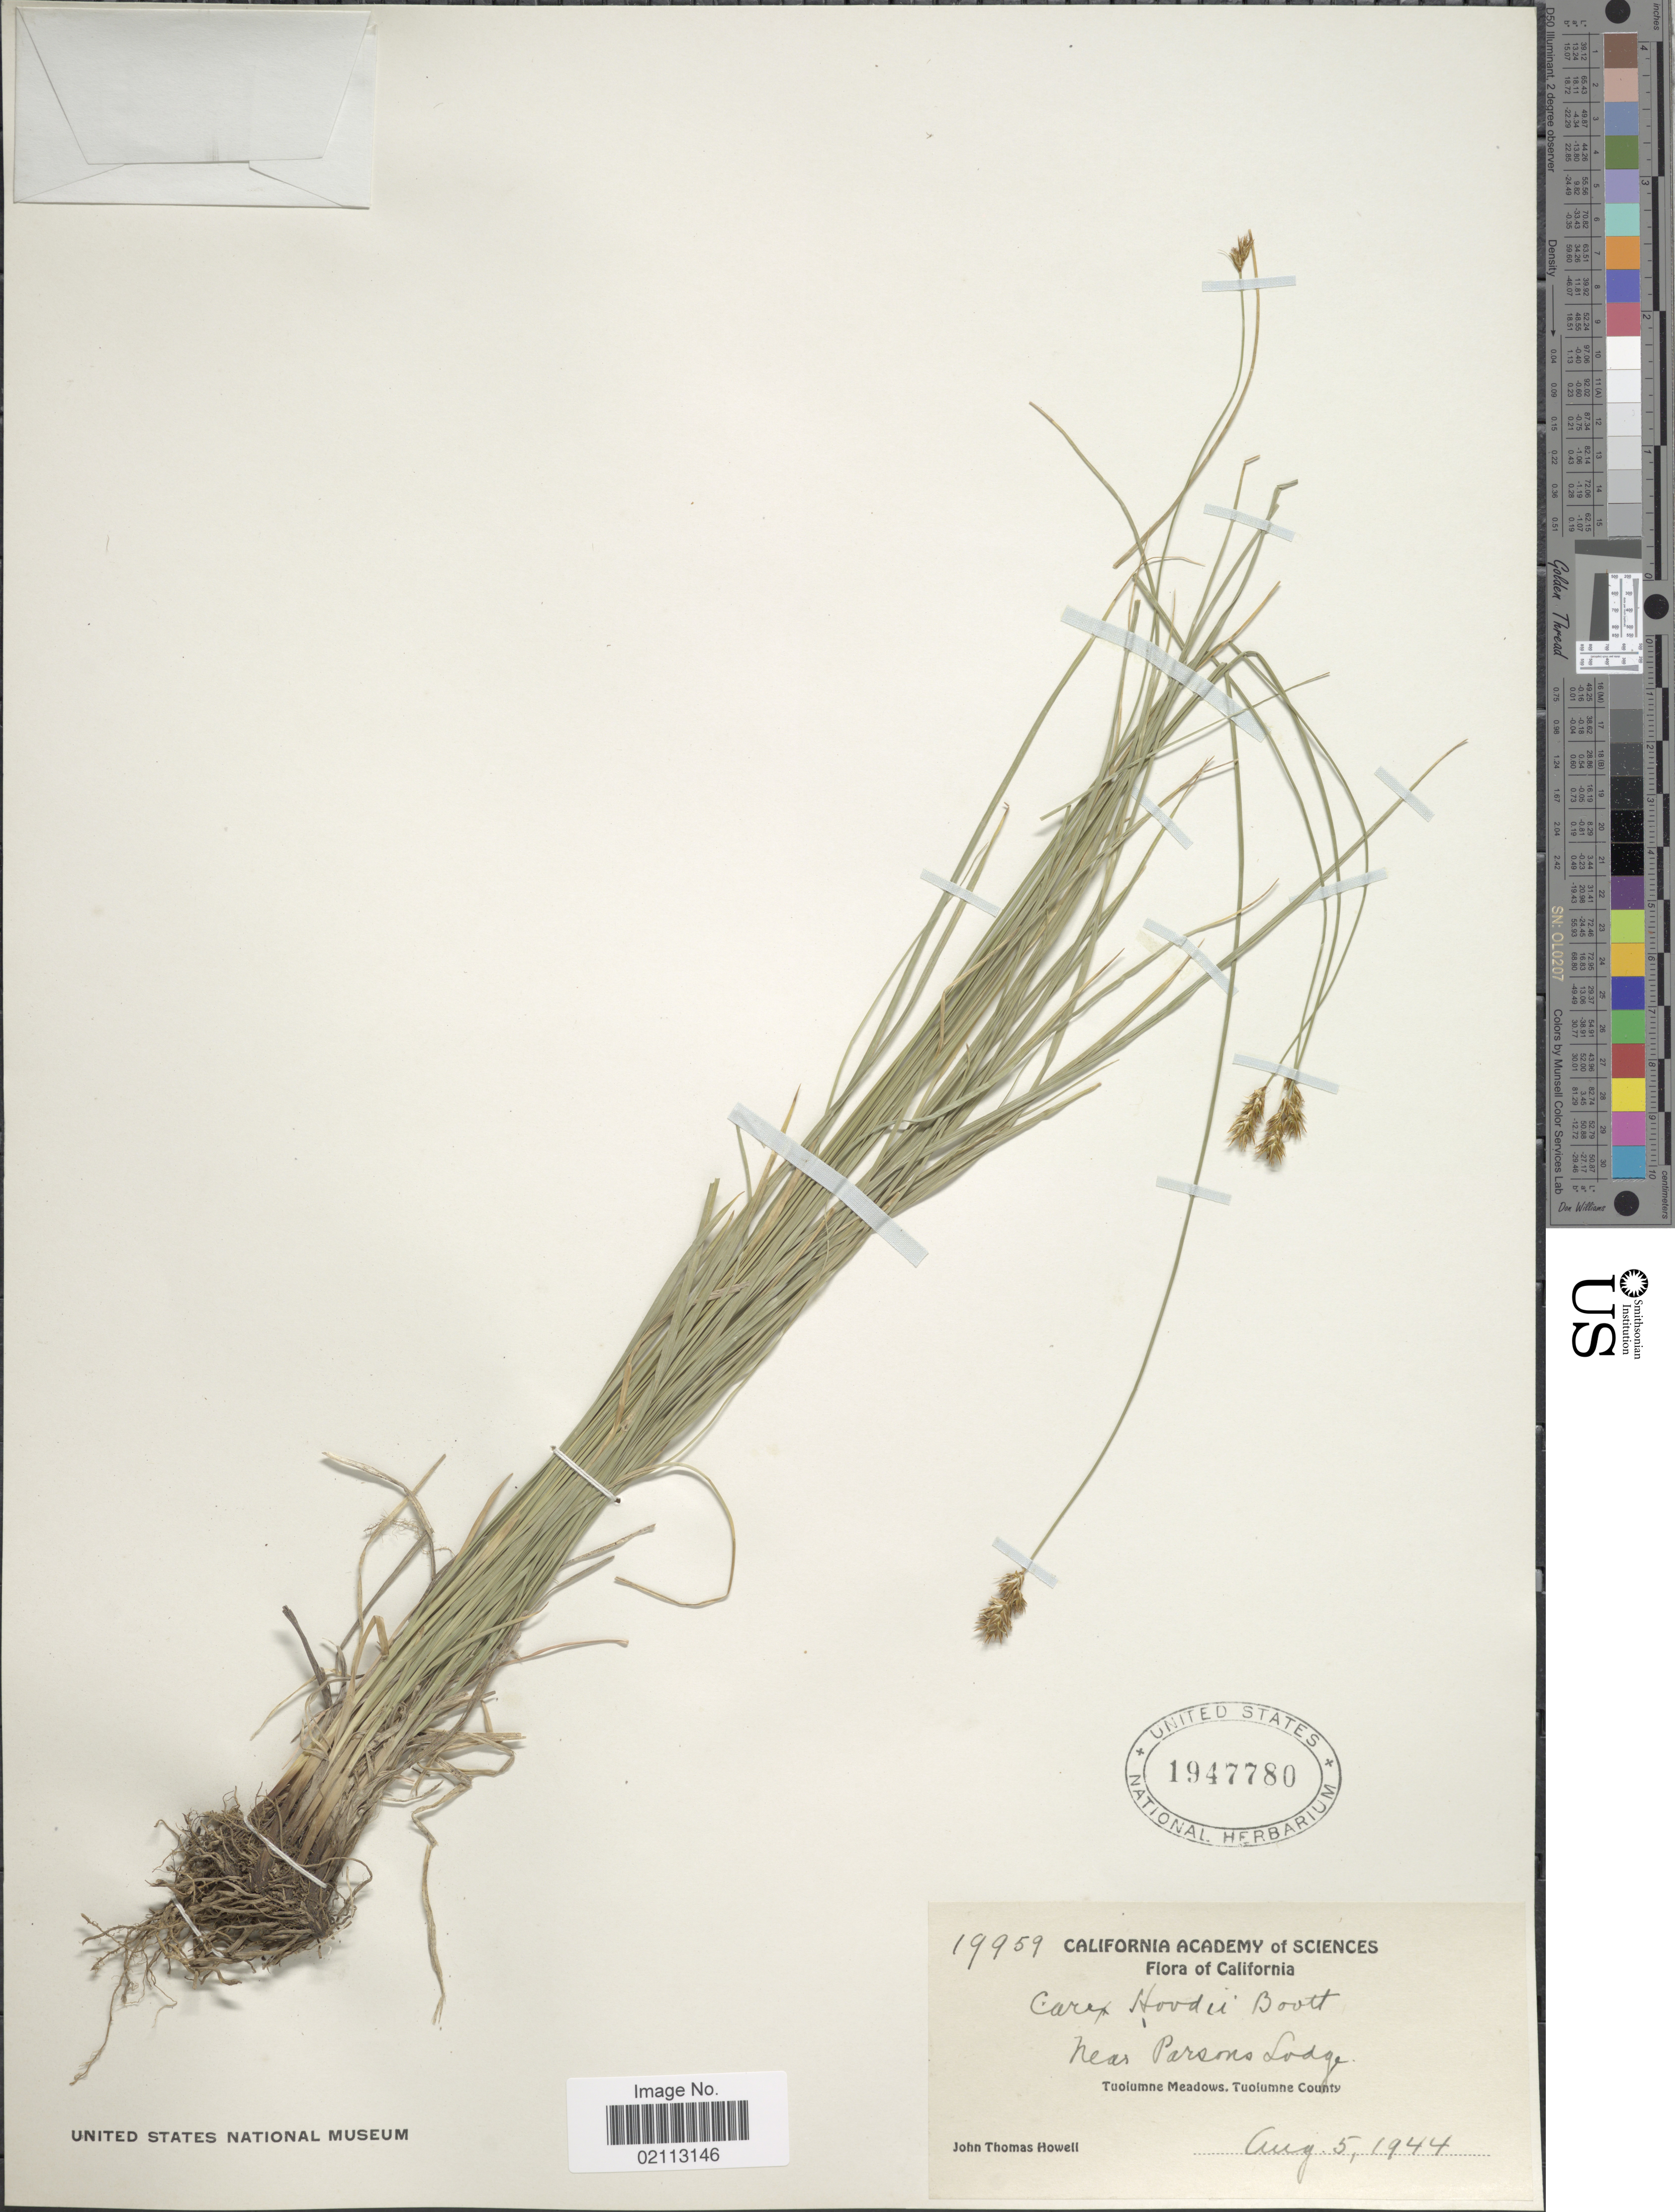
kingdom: Plantae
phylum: Tracheophyta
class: Liliopsida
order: Poales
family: Cyperaceae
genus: Carex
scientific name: Carex hoodii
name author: Boott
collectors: J. T. Howell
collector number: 19959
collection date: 1944-08-05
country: United States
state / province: California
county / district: Tuolumne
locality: Near Parsons Lodge. Tuolumne Meadows, Tuolumne County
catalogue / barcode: US 1947780